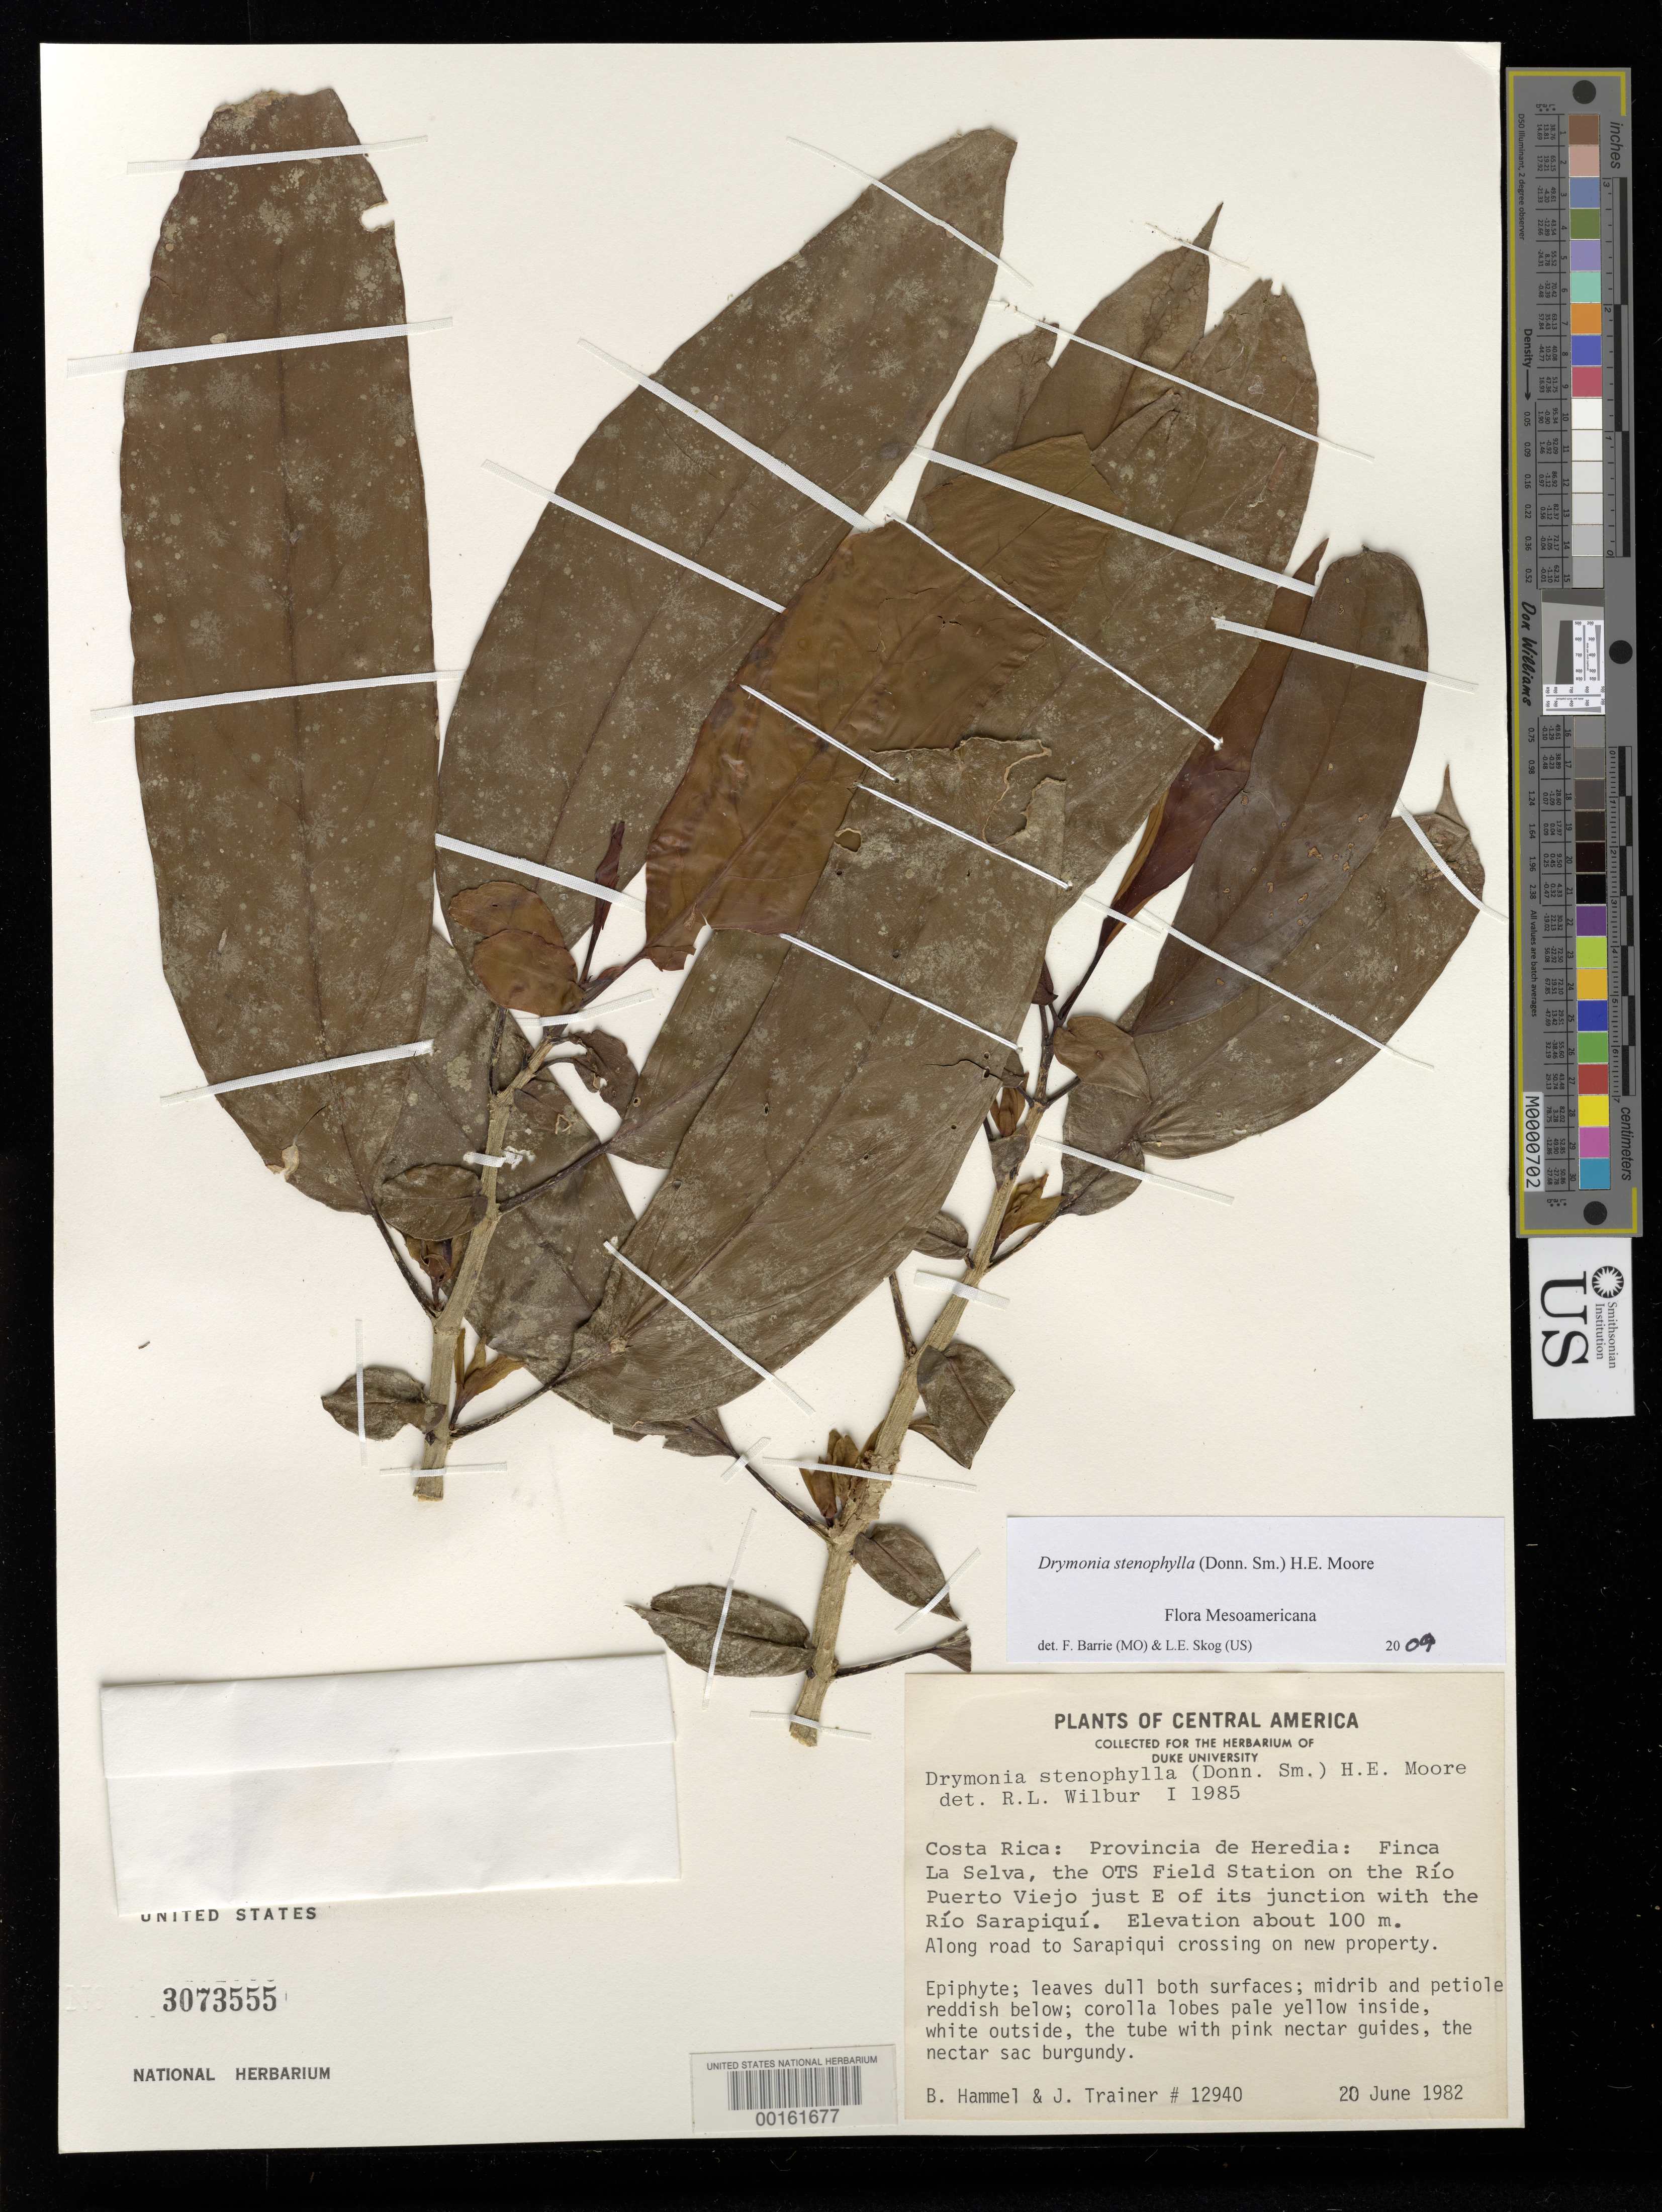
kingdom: Plantae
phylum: Tracheophyta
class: Magnoliopsida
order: Lamiales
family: Gesneriaceae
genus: Drymonia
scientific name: Drymonia stenophylla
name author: (Donn. Sm.) H.E. Moore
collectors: B. Hammel & J. Trainer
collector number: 12940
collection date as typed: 20 Jun 1982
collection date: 1982-06-20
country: Costa Rica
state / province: Heredia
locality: Finca La Selva, the OTS Field Station on the Rio Puerto Viejo just E of its junction with the Rio Sarapiqui, along road to Sarapiqui crossing on new property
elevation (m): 100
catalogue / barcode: US 3073555